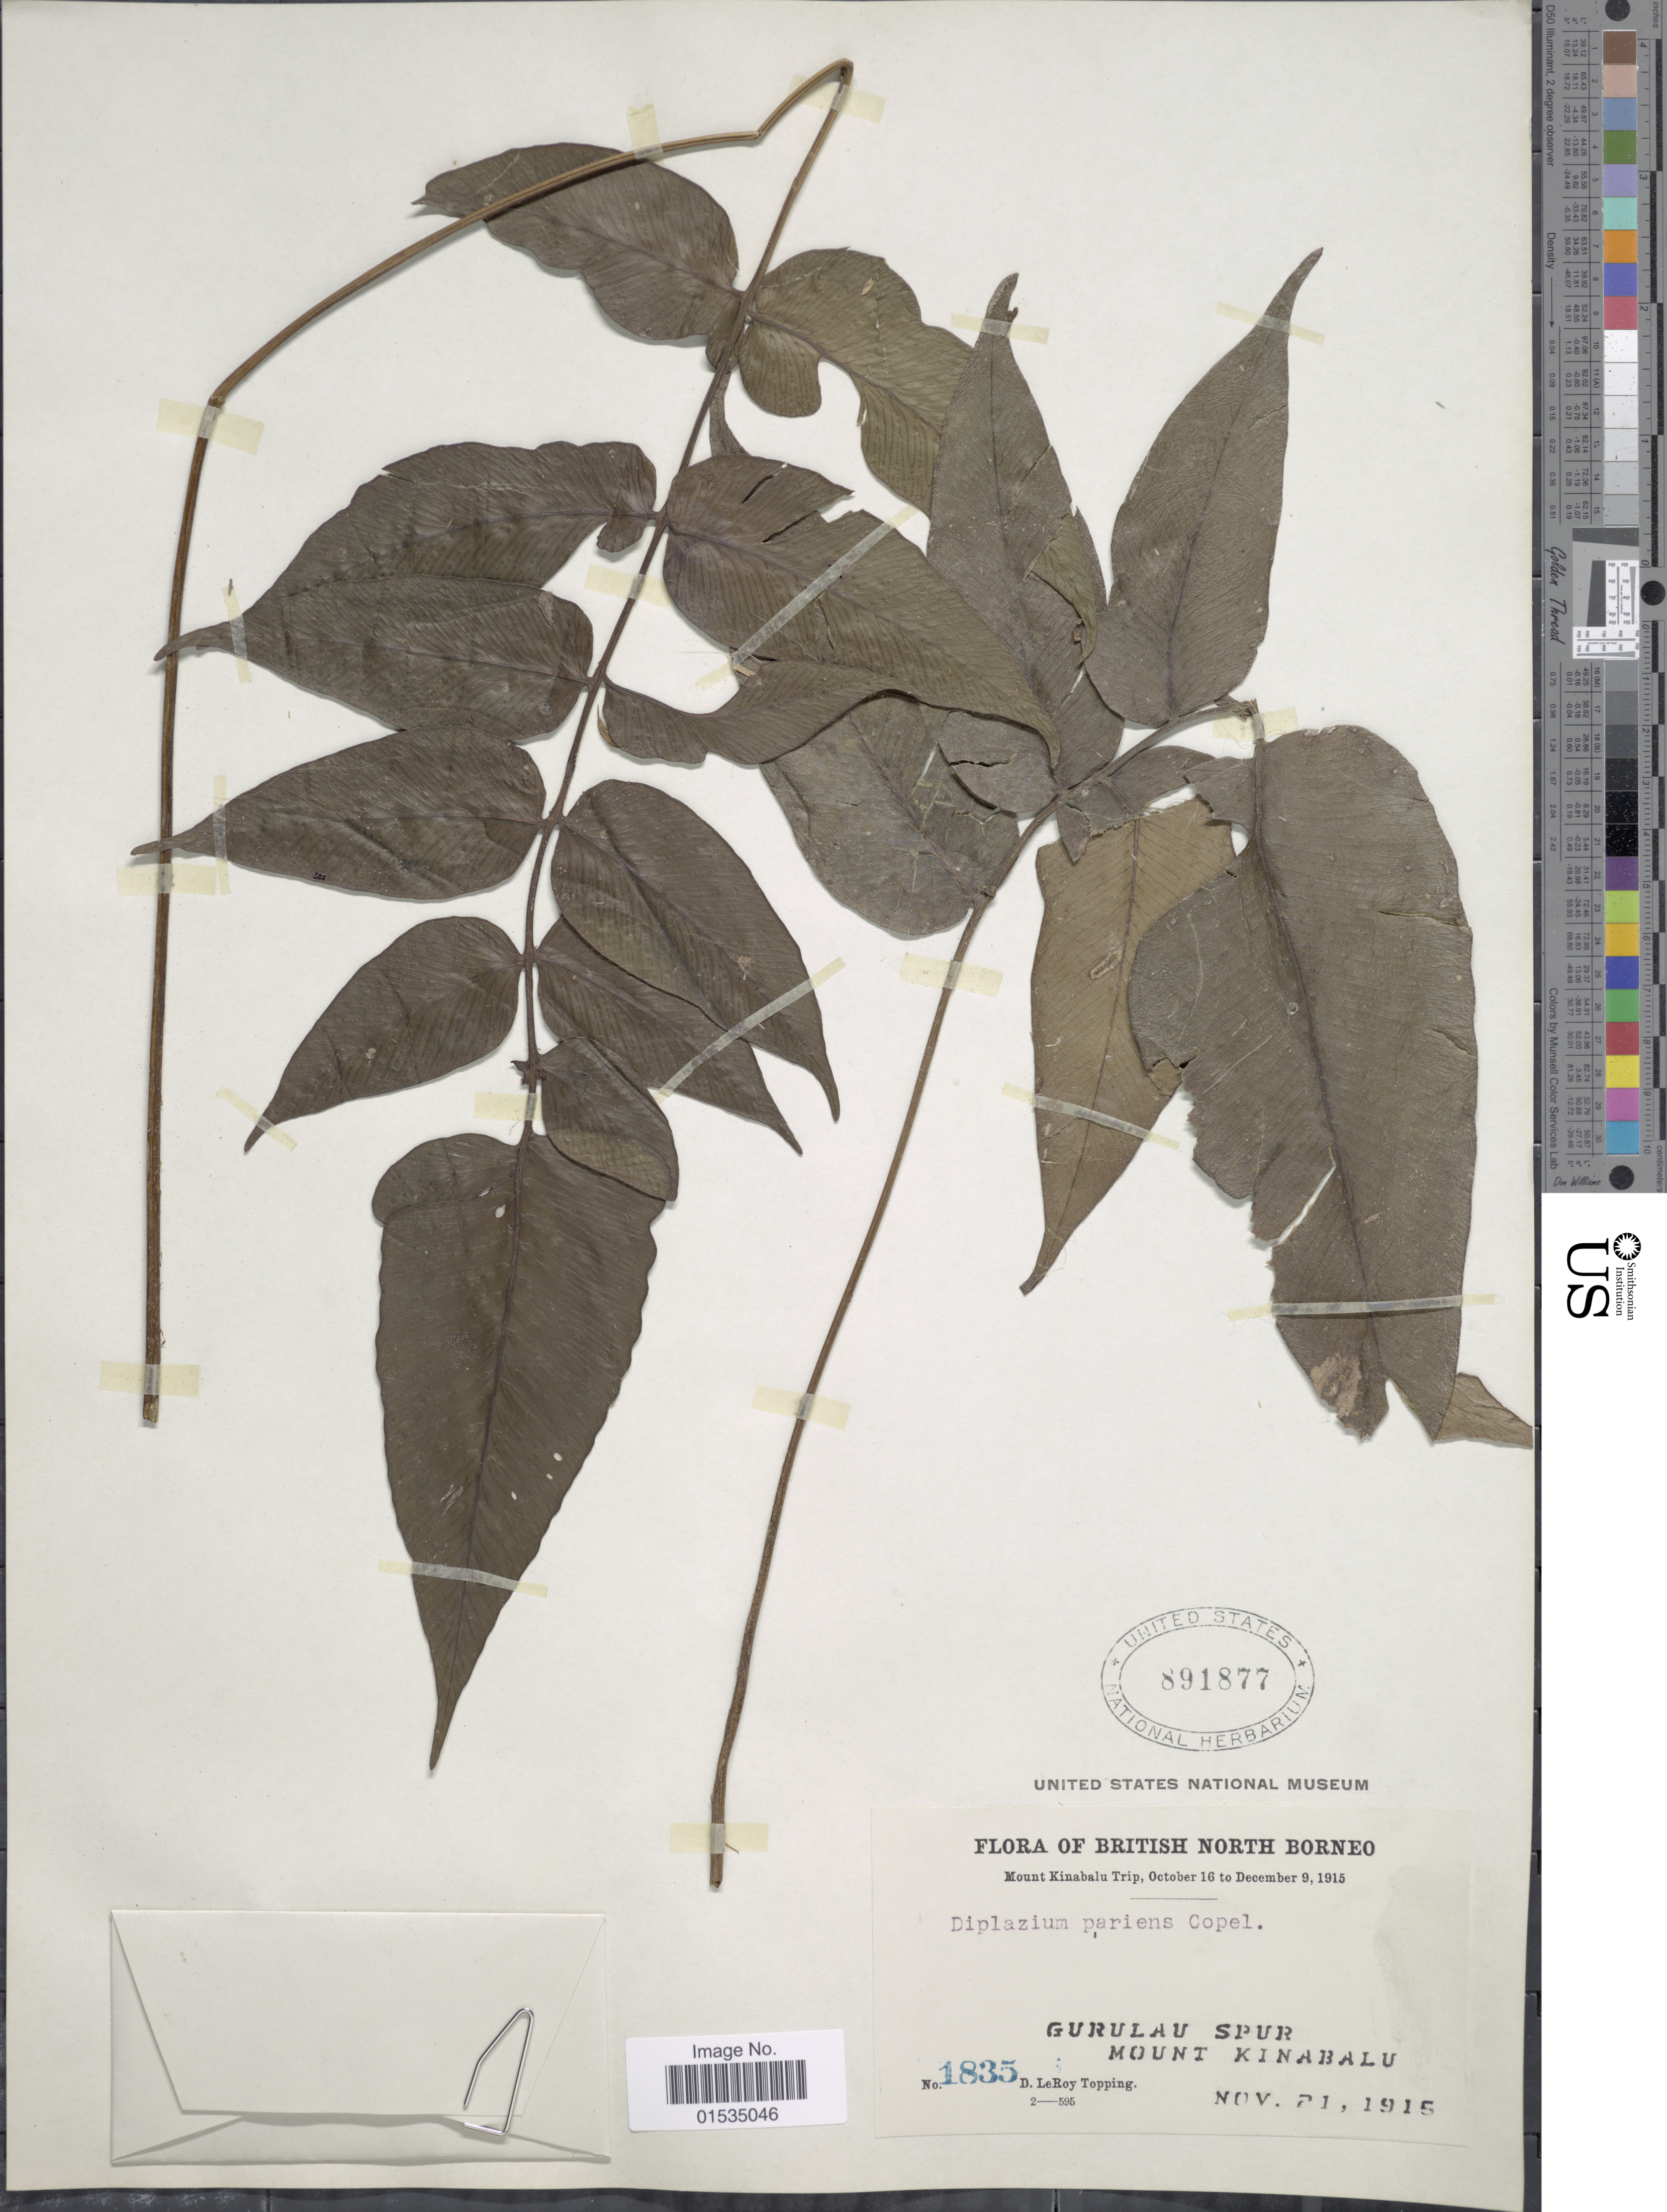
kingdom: Plantae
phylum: Tracheophyta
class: Polypodiopsida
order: Polypodiales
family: Athyriaceae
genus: Diplazium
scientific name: Diplazium pariens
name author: Copel.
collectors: D. L. Topping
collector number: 1835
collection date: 1915-11-21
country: Malaysia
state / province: Sabah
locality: British North Borneo, Gurulau Spur, Mount Kinabalu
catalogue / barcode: US 891877